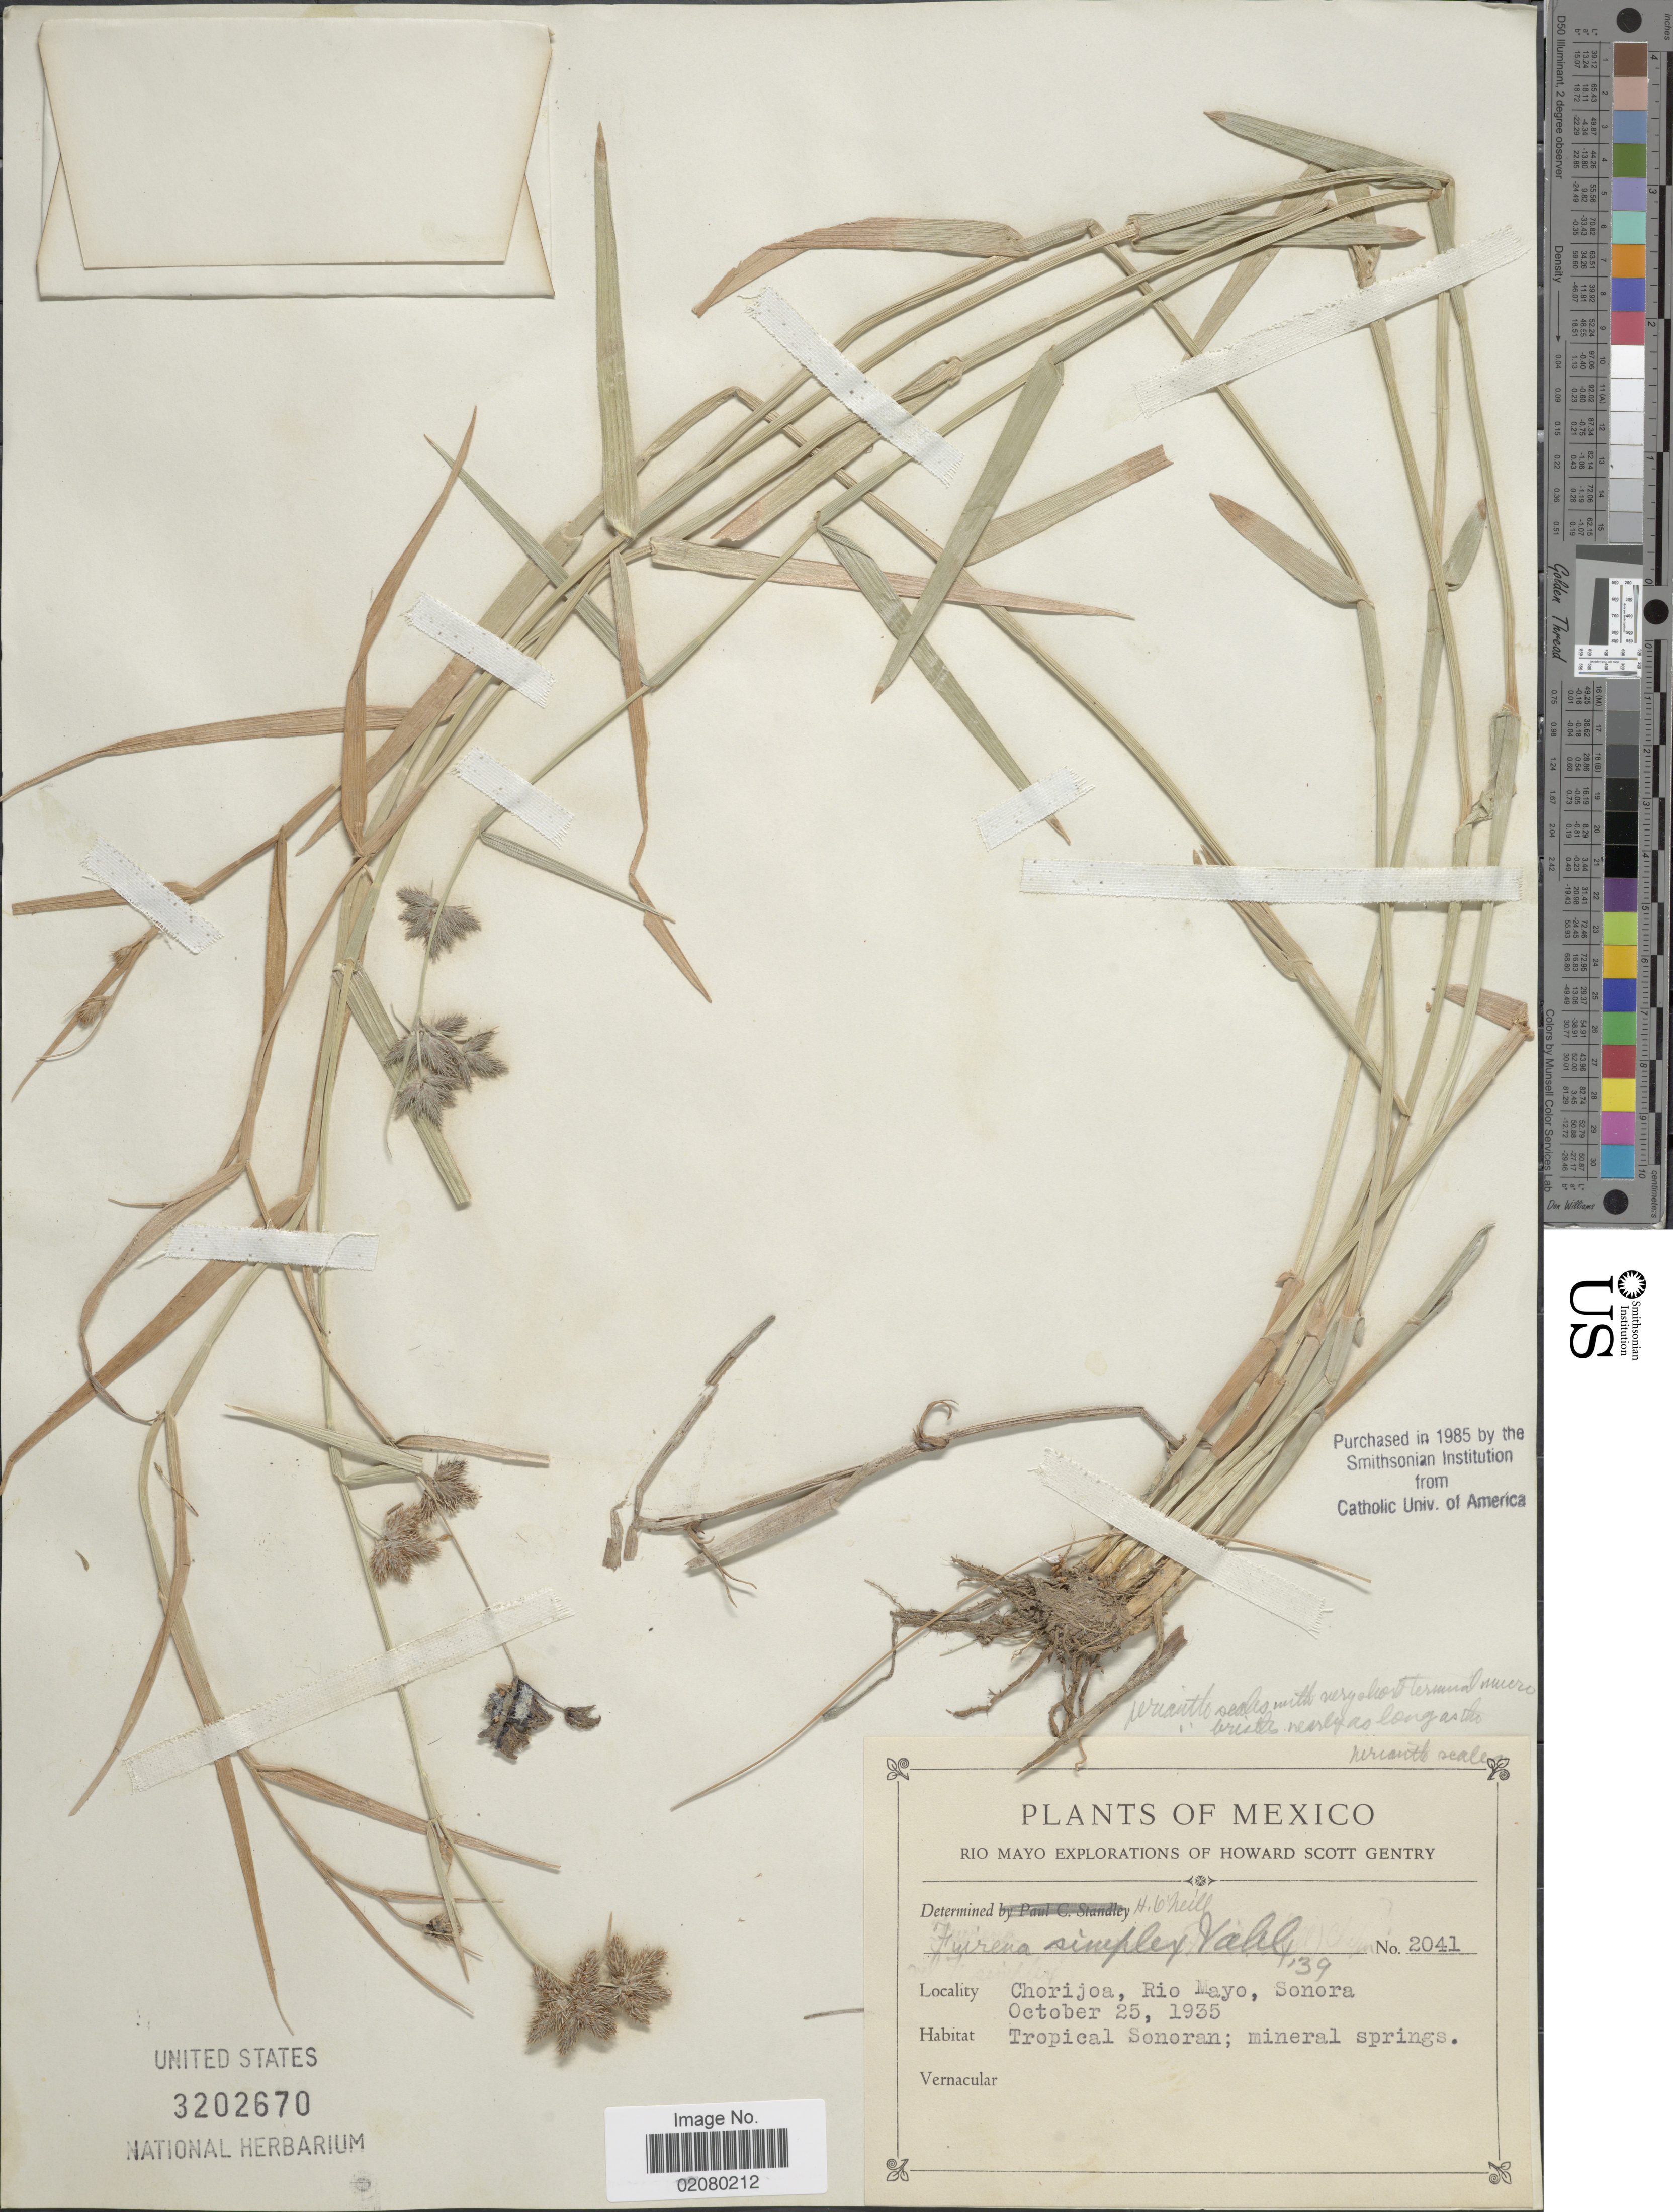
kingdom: Plantae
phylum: Tracheophyta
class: Liliopsida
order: Poales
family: Cyperaceae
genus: Fuirena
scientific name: Fuirena simplex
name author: Vahl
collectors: H. S. Gentry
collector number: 2041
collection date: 1935-10-25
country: Mexico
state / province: Sonora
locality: Chorijoa, Rio Mayo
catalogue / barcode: US 3202670